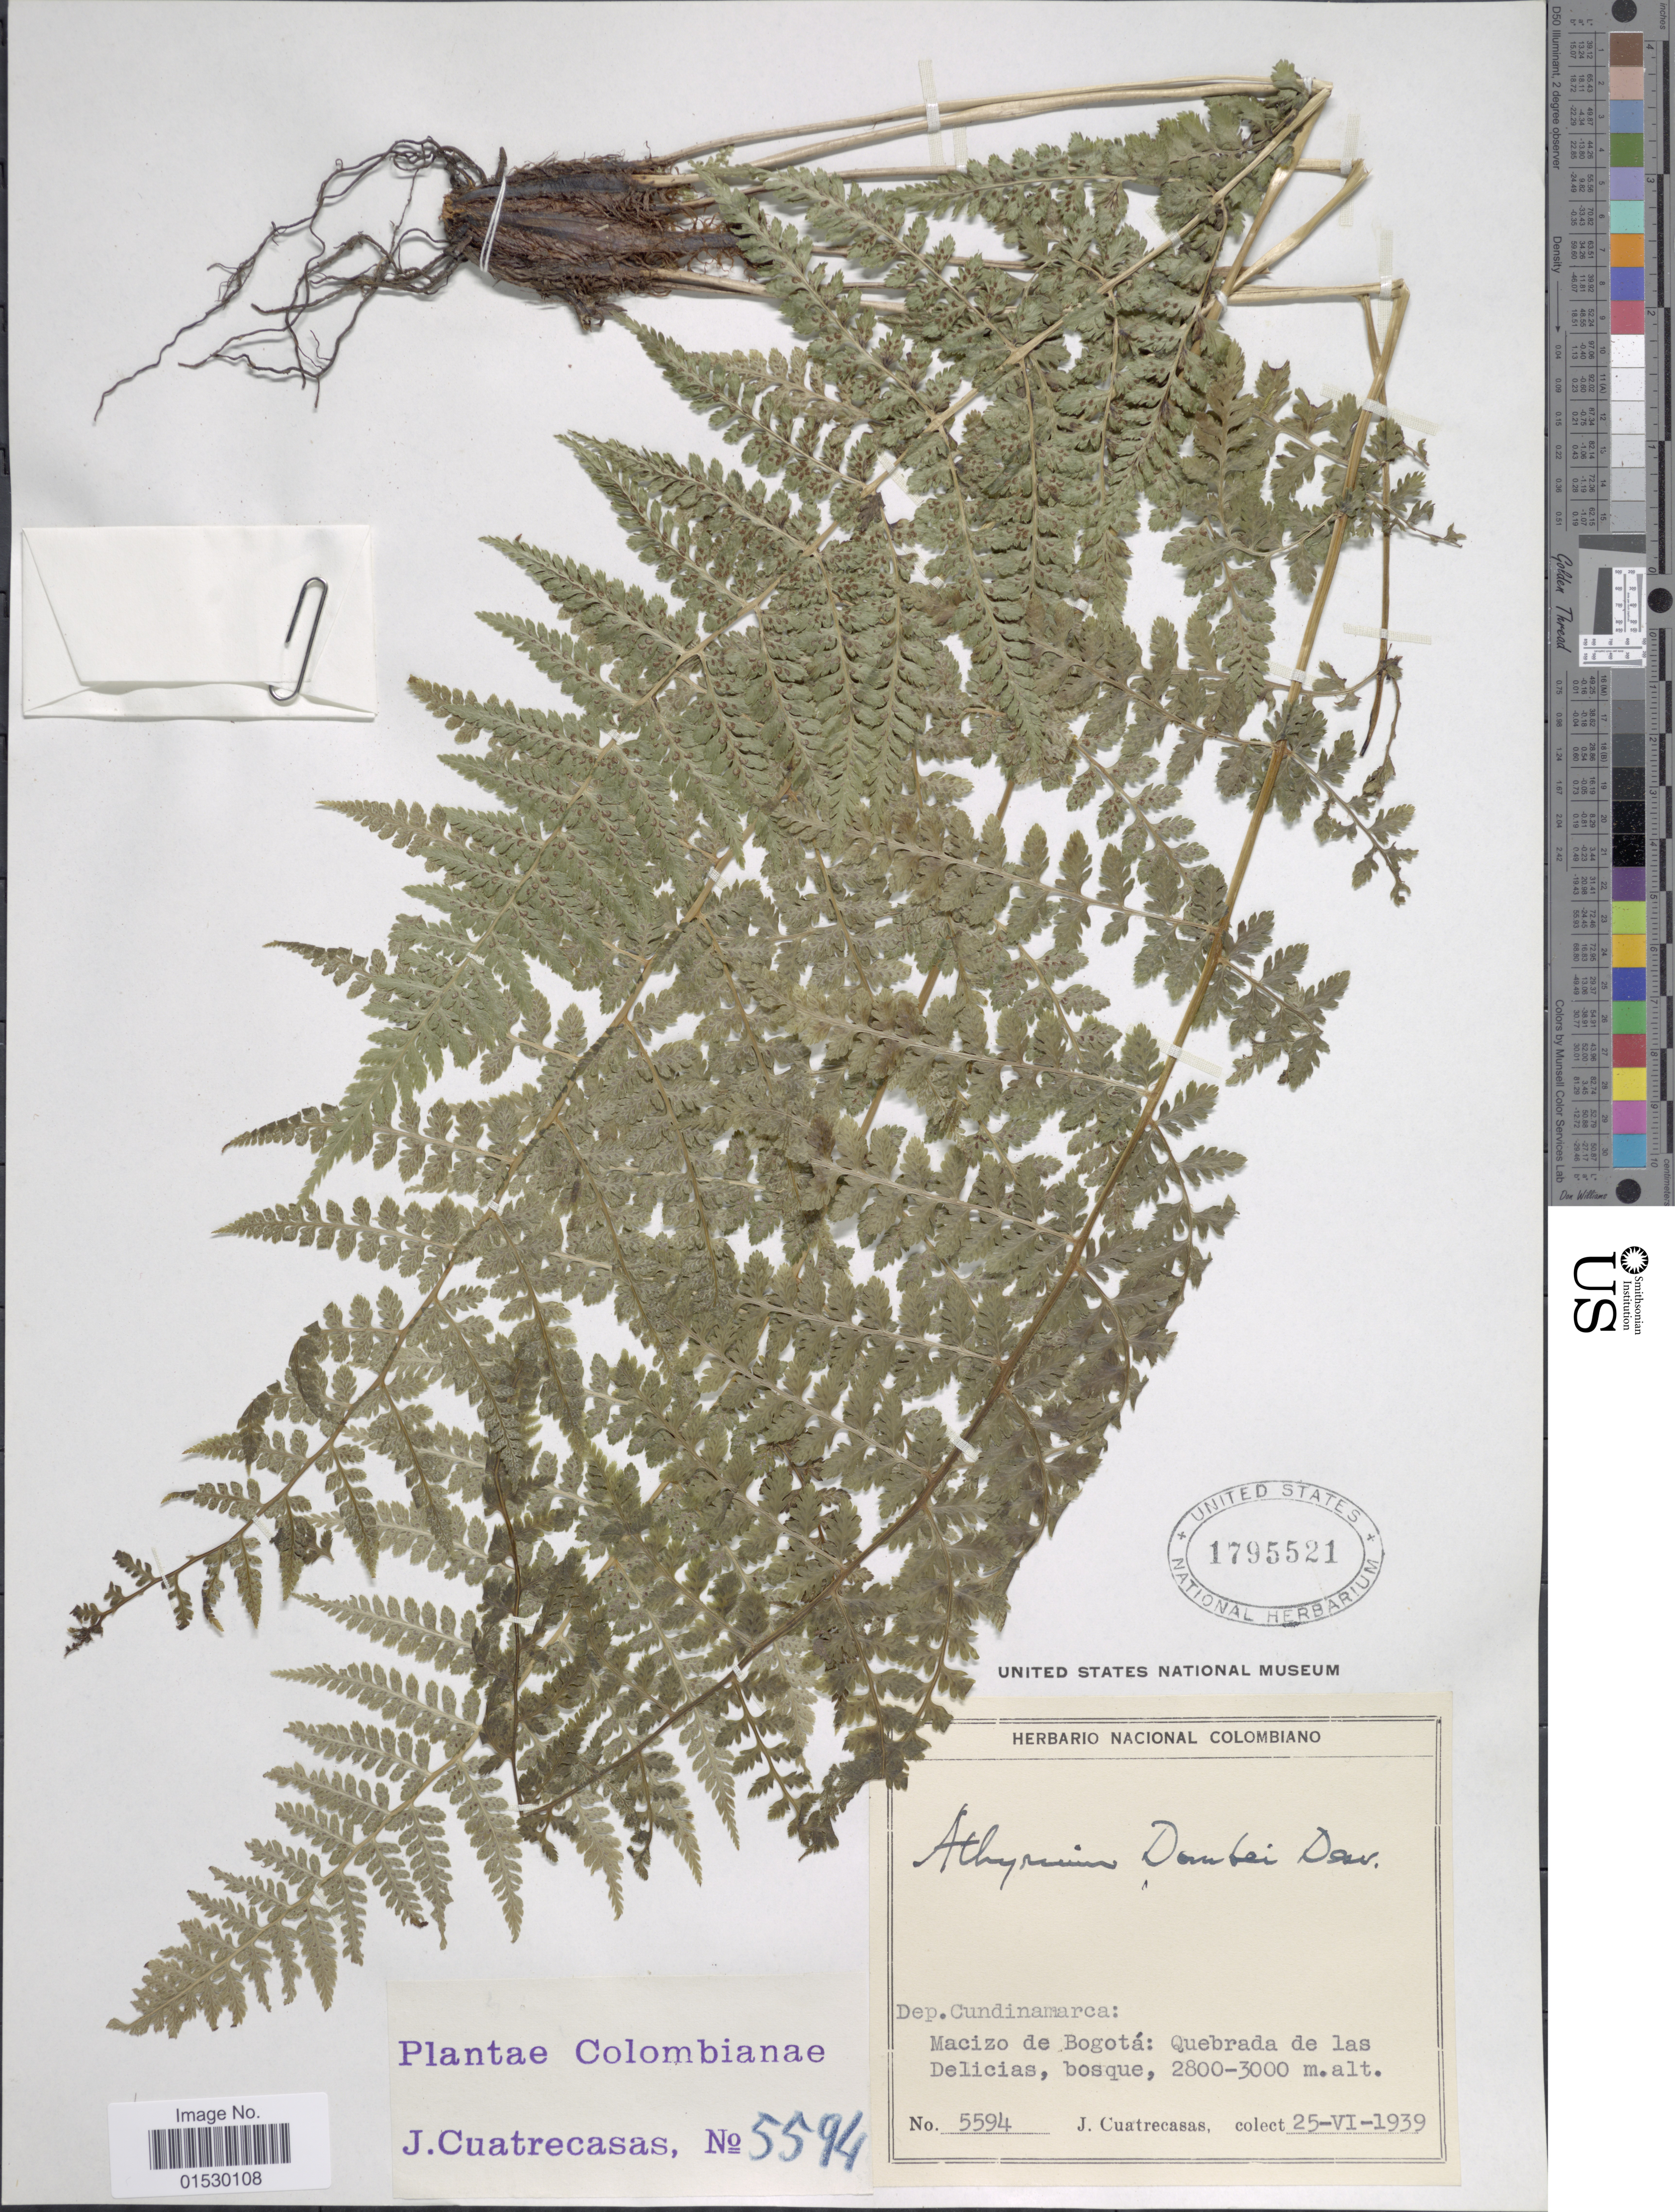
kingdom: Plantae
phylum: Tracheophyta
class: Polypodiopsida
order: Polypodiales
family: Athyriaceae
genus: Athyrium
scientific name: Athyrium dombei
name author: (Desv.) C. Chr.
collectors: J. Cuatrecasas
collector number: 5594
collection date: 1939-06-25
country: Colombia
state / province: Cundinamarca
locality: Macizo de Bogota: Quebrada de las Delicias, bosque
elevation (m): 2800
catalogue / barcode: US 1795521